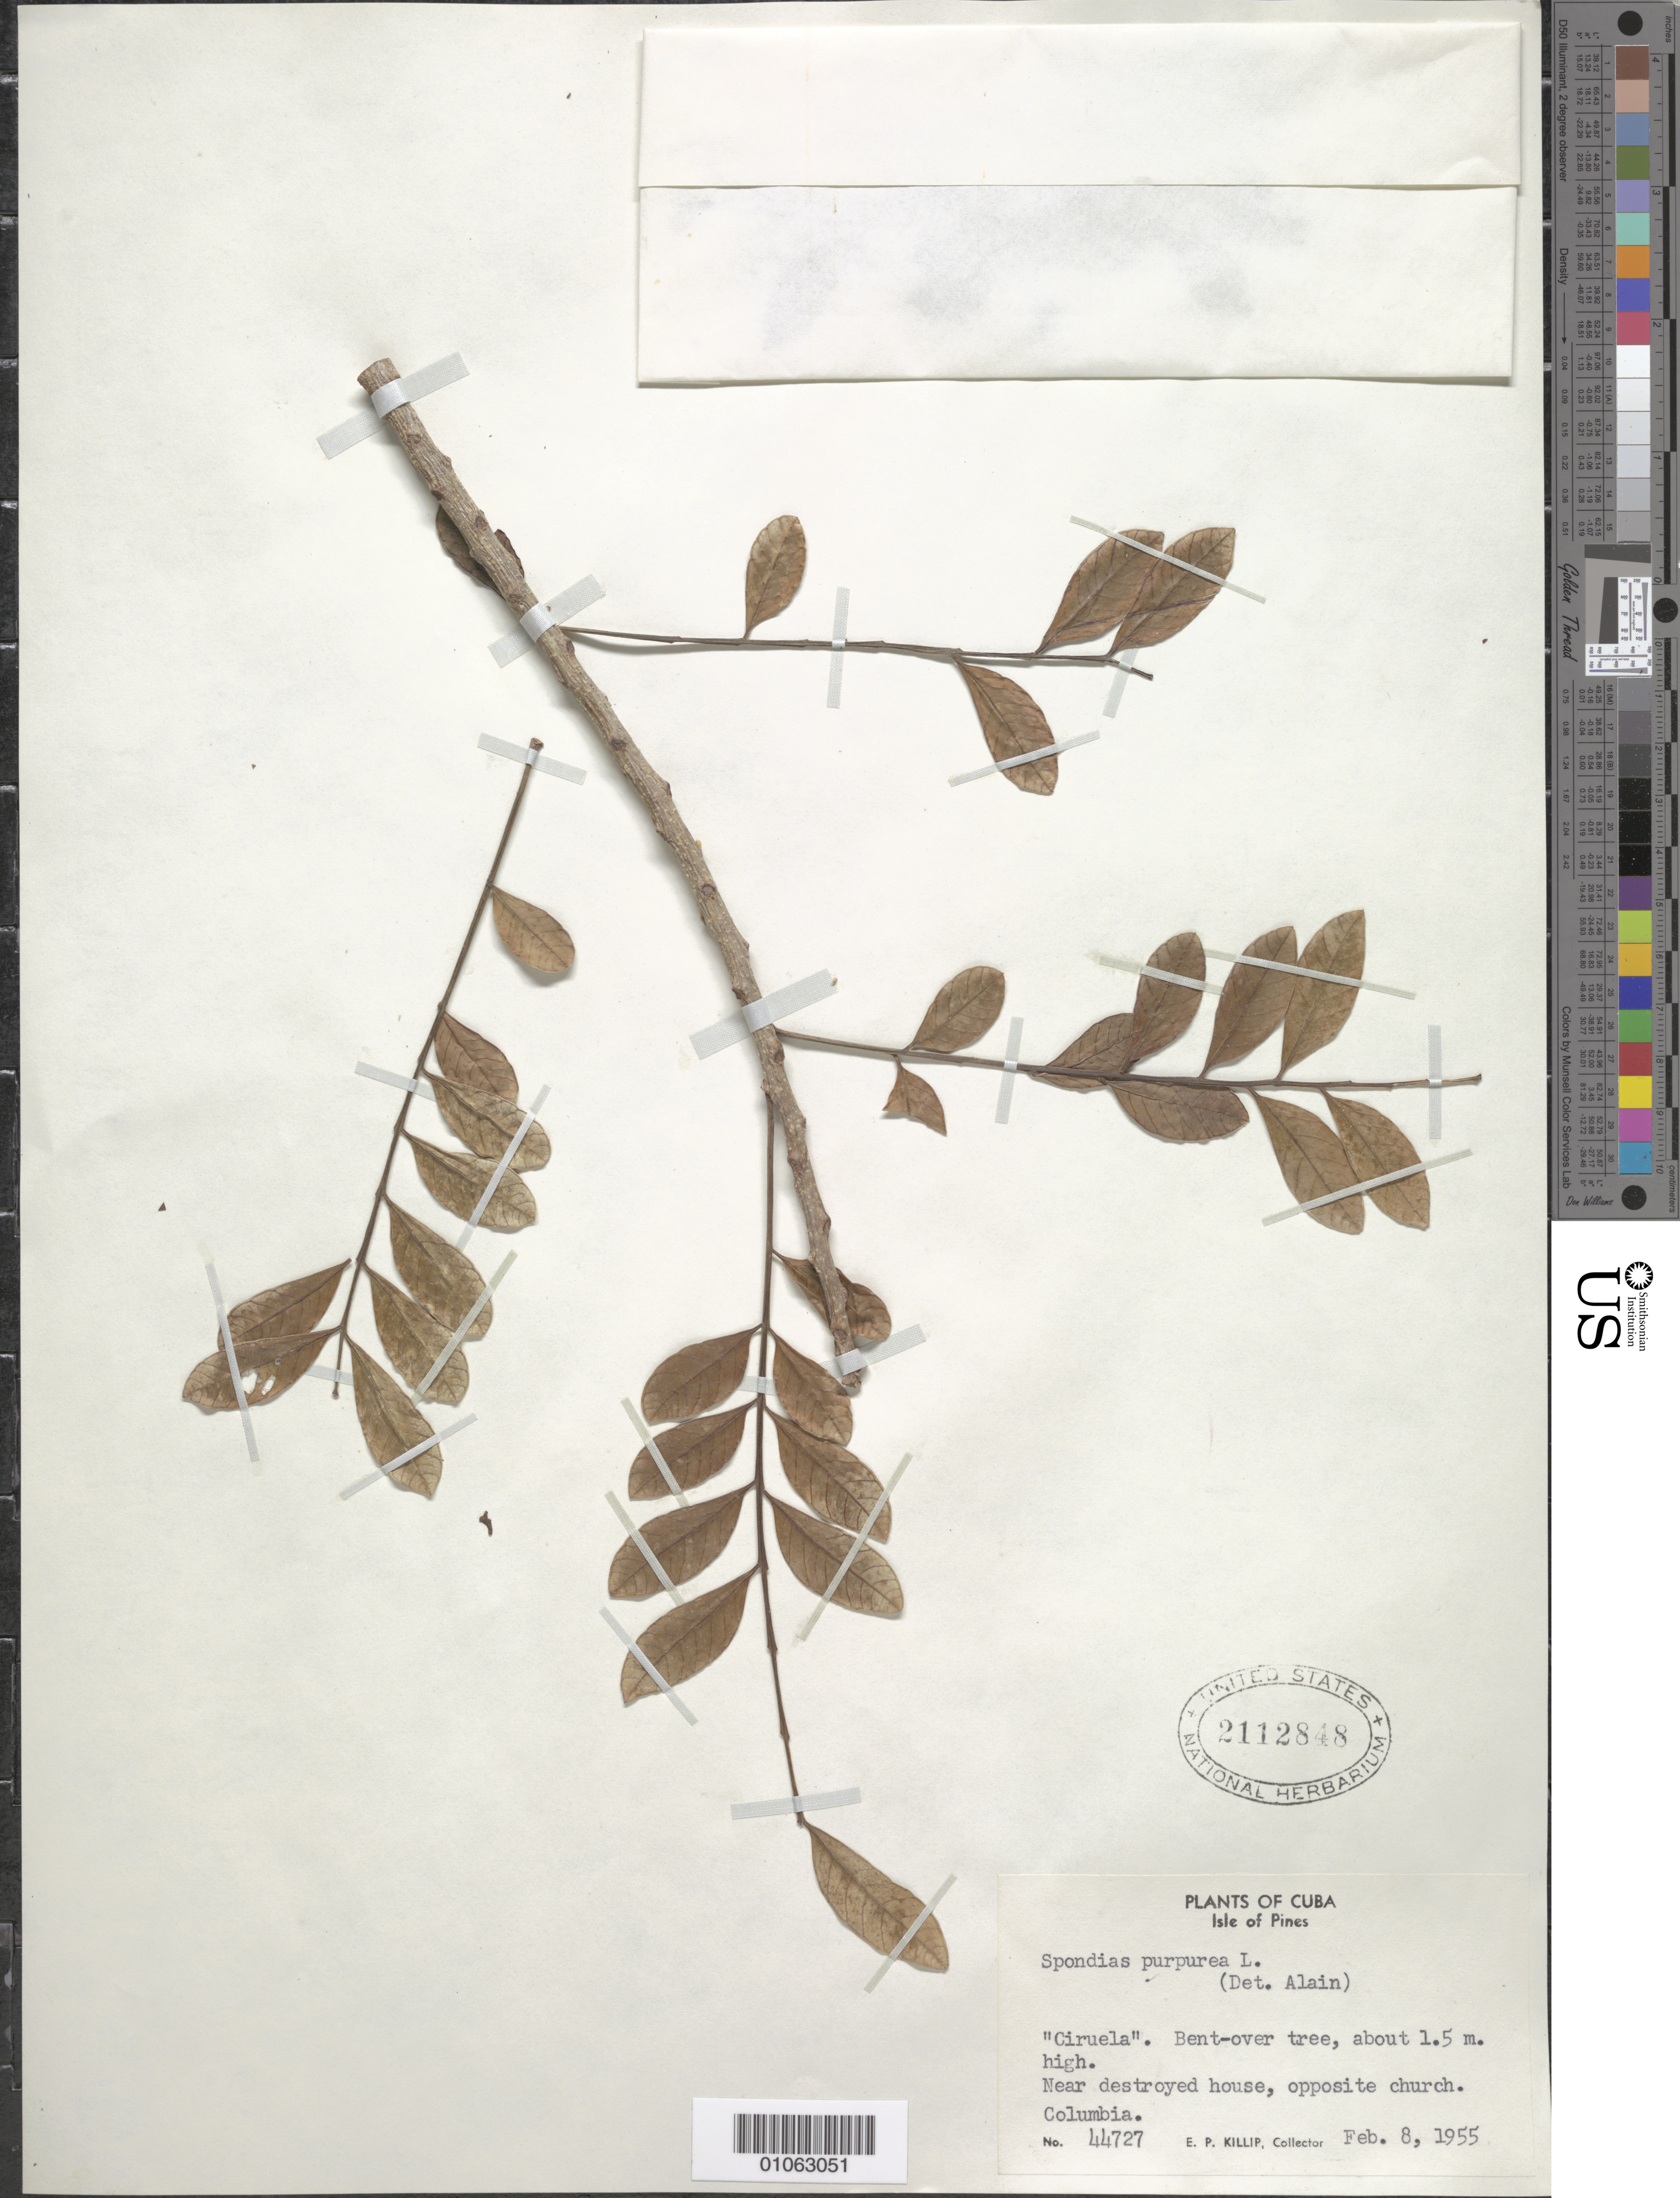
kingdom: Plantae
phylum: Tracheophyta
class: Magnoliopsida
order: Sapindales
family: Anacardiaceae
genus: Spondias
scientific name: Spondias purpurea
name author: L.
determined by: Mitchell, J. D.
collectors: E. P. Killip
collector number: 44727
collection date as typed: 08 Feb 1955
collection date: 1955-02-08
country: Cuba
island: Isla de la Juventud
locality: Isle of Pines, Near destroyed house, opposite church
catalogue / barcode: US 2112848